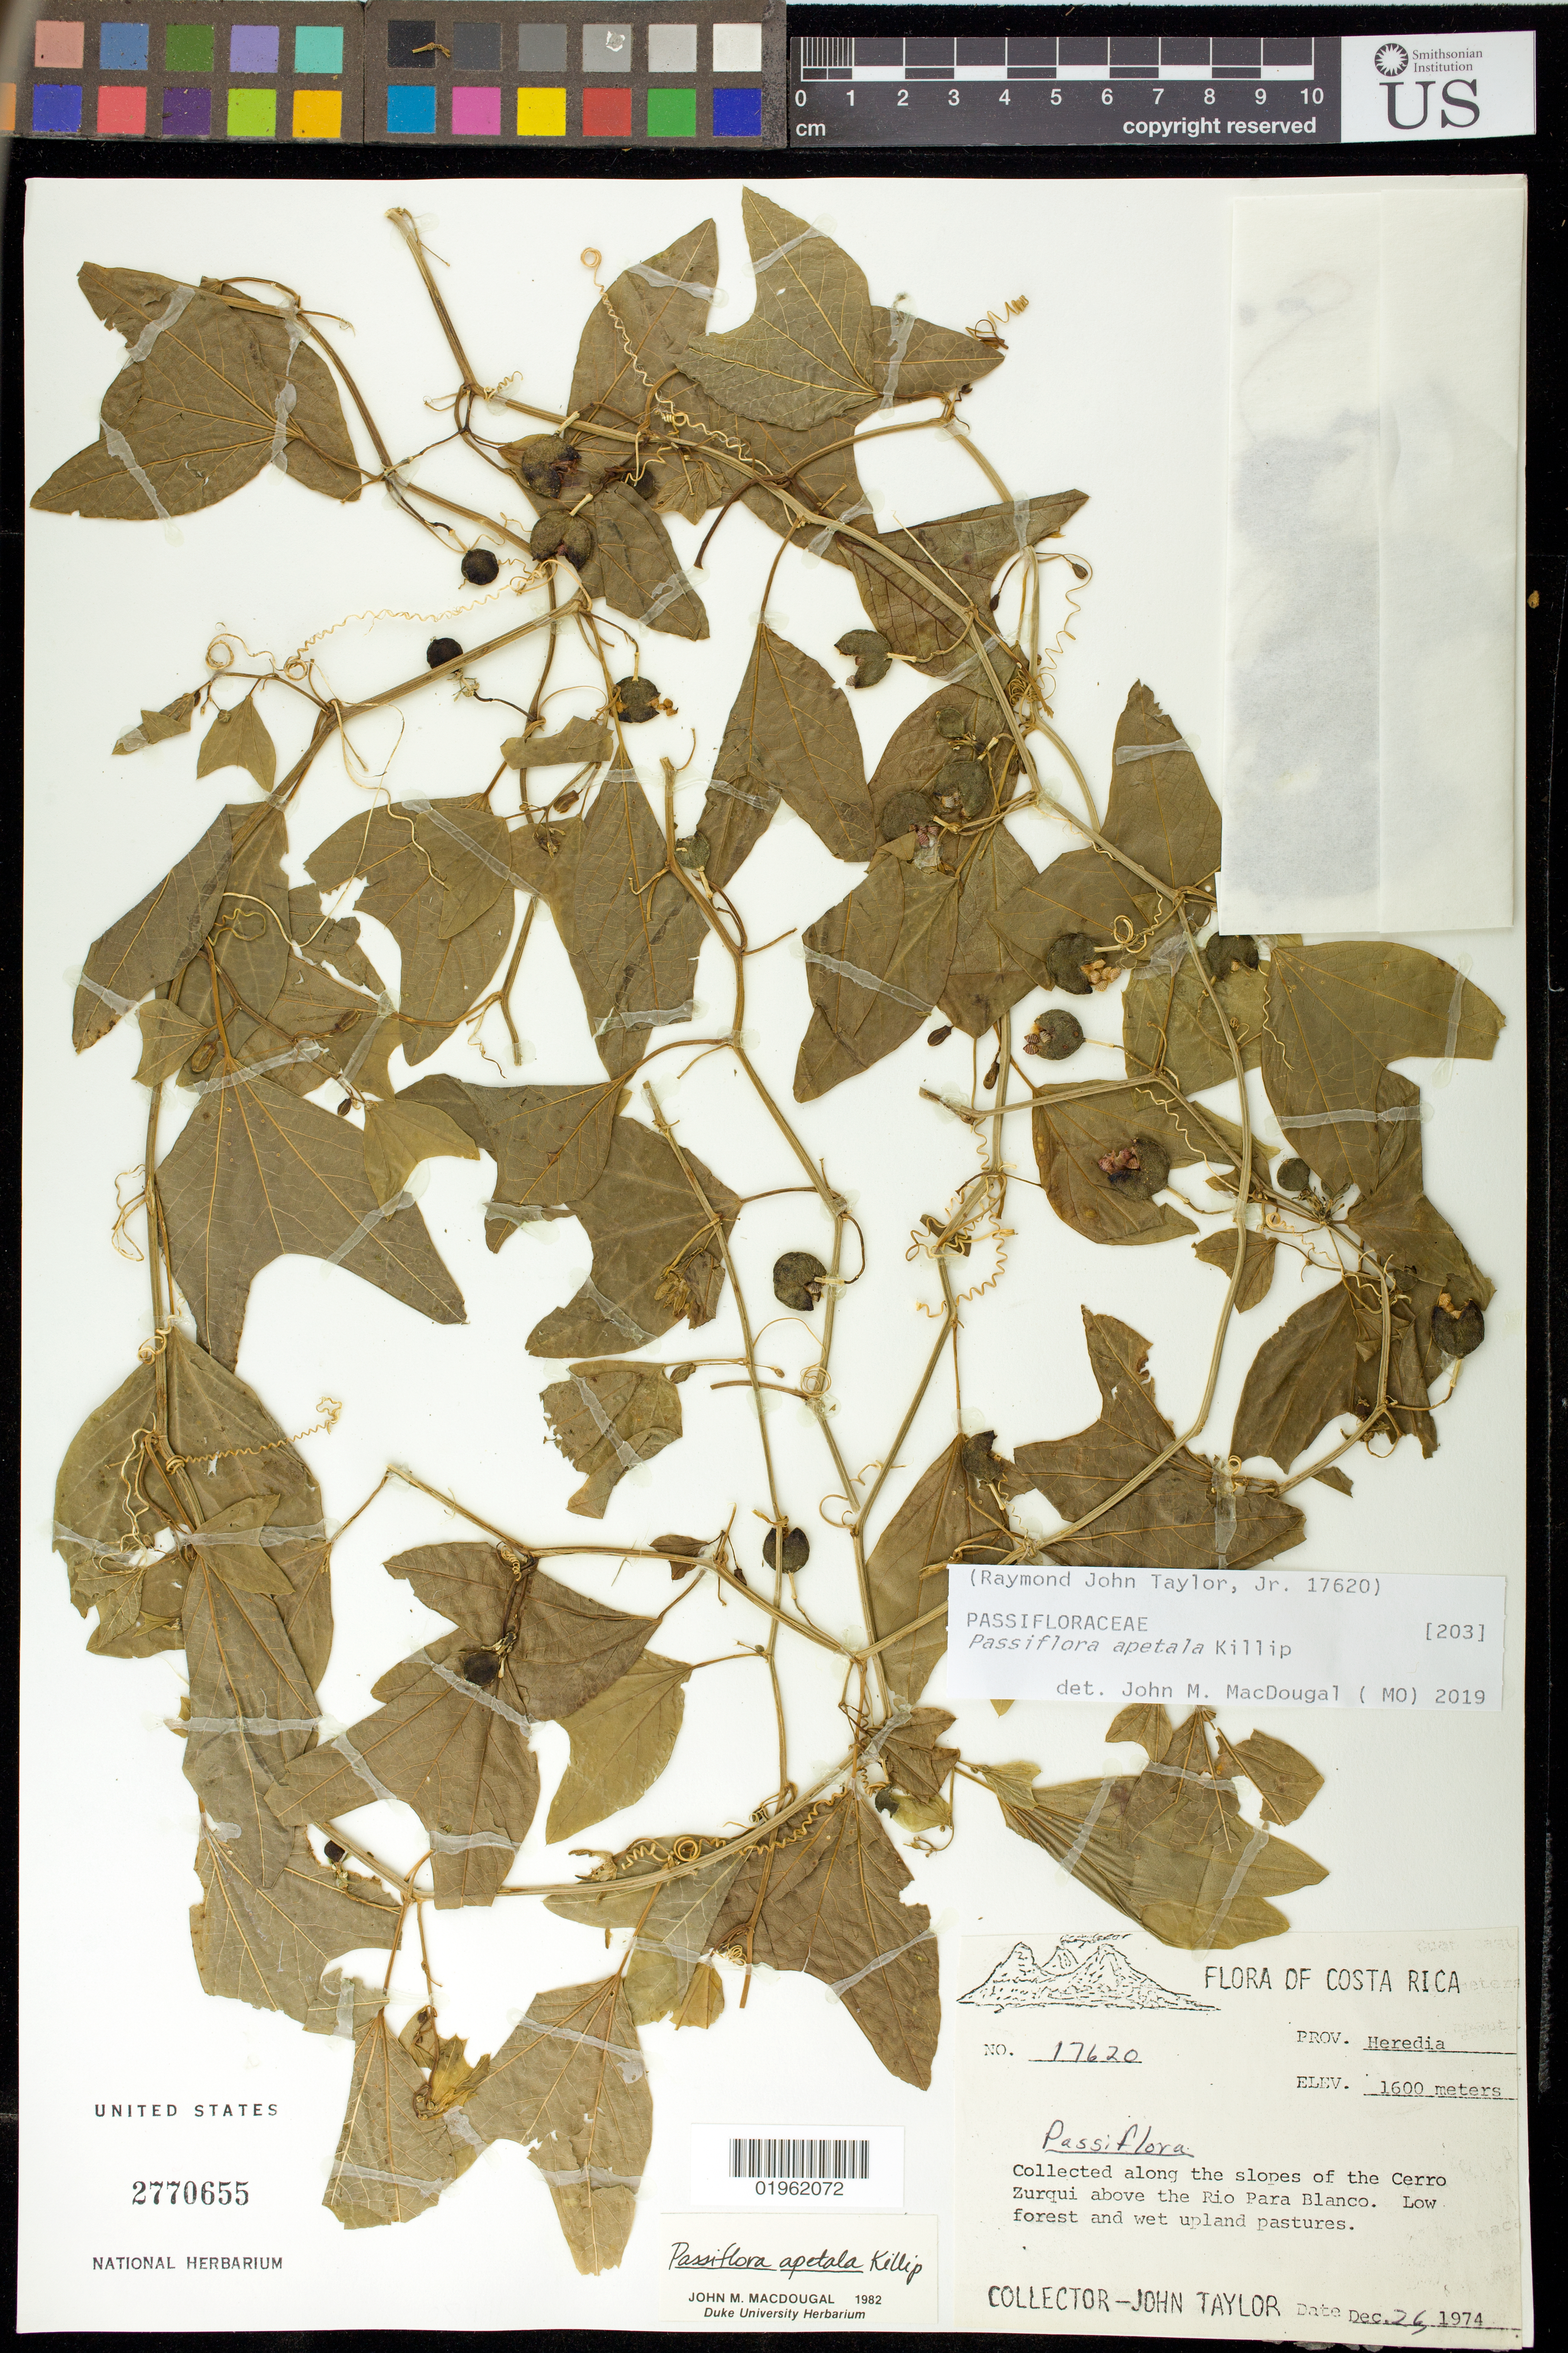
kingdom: Plantae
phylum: Tracheophyta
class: Magnoliopsida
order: Malpighiales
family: Passifloraceae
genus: Passiflora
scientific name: Passiflora apetala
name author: Killip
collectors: J. Taylor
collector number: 17620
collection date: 1974-12-26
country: Costa Rica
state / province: Heredia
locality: Along the slopes of Cerro Zurqui above the Rio Para Blanco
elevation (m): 1600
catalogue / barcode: US 2770655